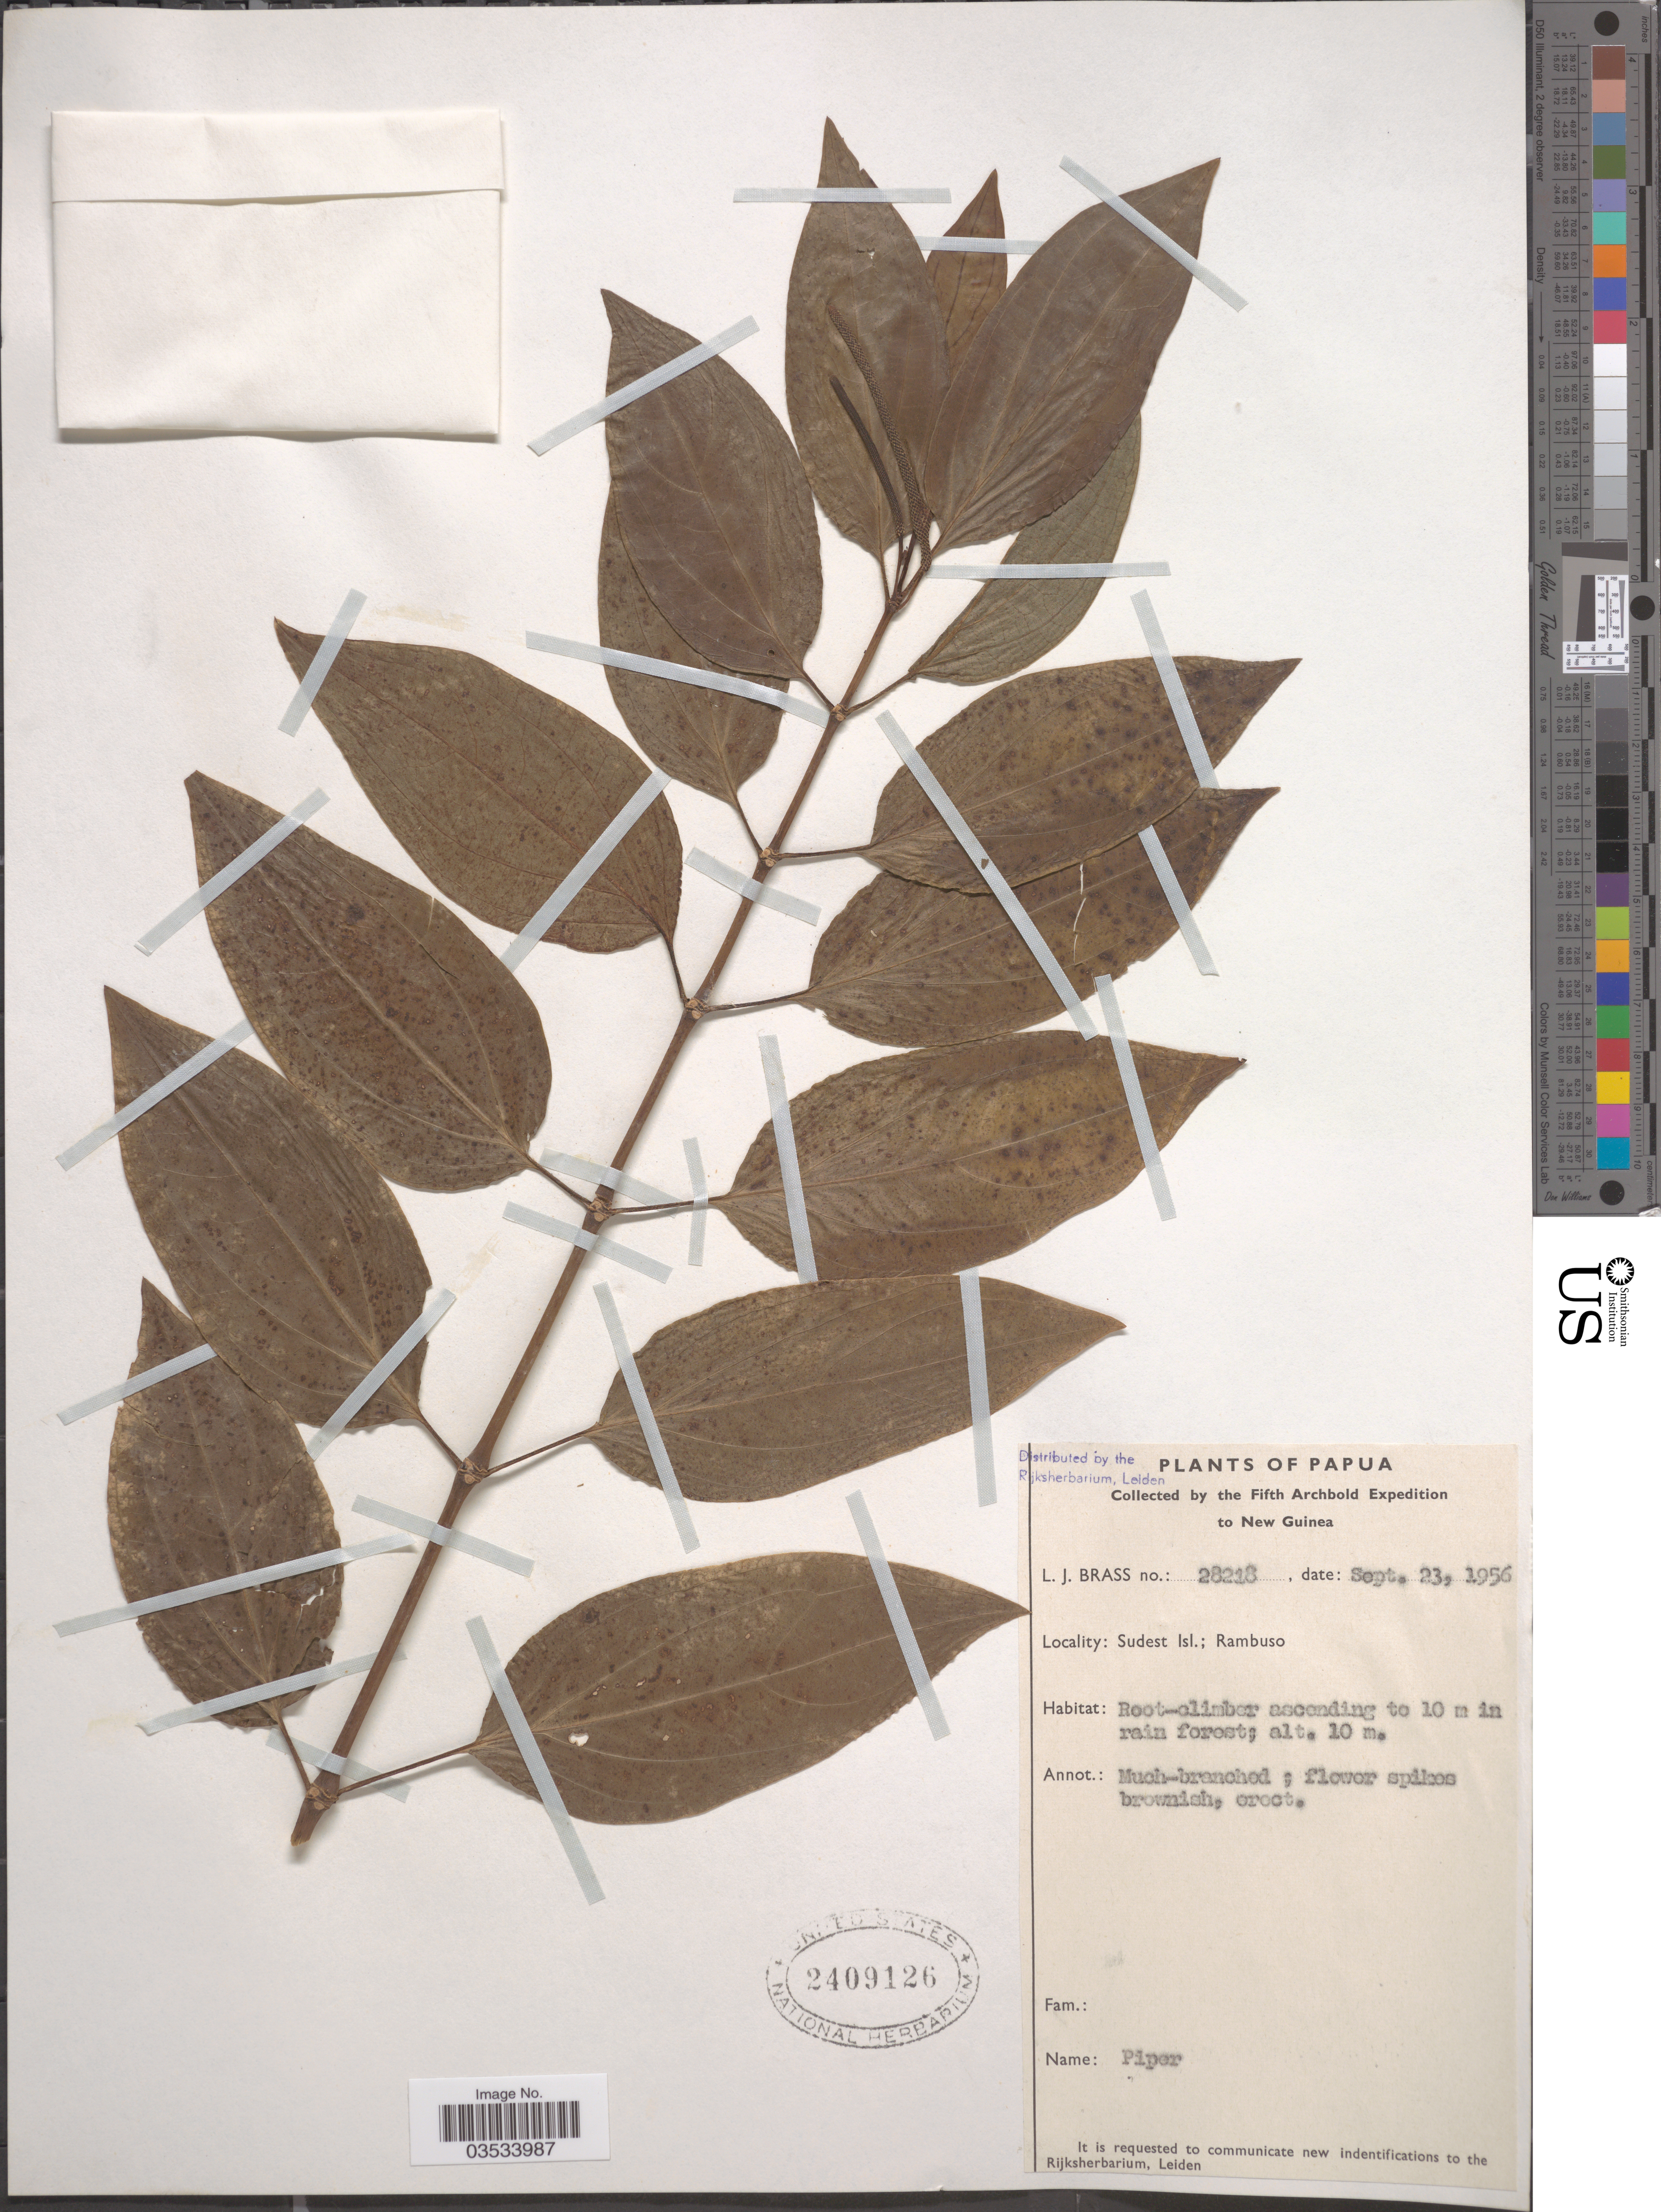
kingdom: Plantae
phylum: Tracheophyta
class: Magnoliopsida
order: Piperales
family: Piperaceae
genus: Piper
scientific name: Piper sp.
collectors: L. J. Brass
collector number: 28218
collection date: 1956-09-23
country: Papua New Guinea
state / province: Milne Bay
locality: Papua. New Guinea. Sudest Isl.; Rambuso.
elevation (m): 10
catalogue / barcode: US 2409126